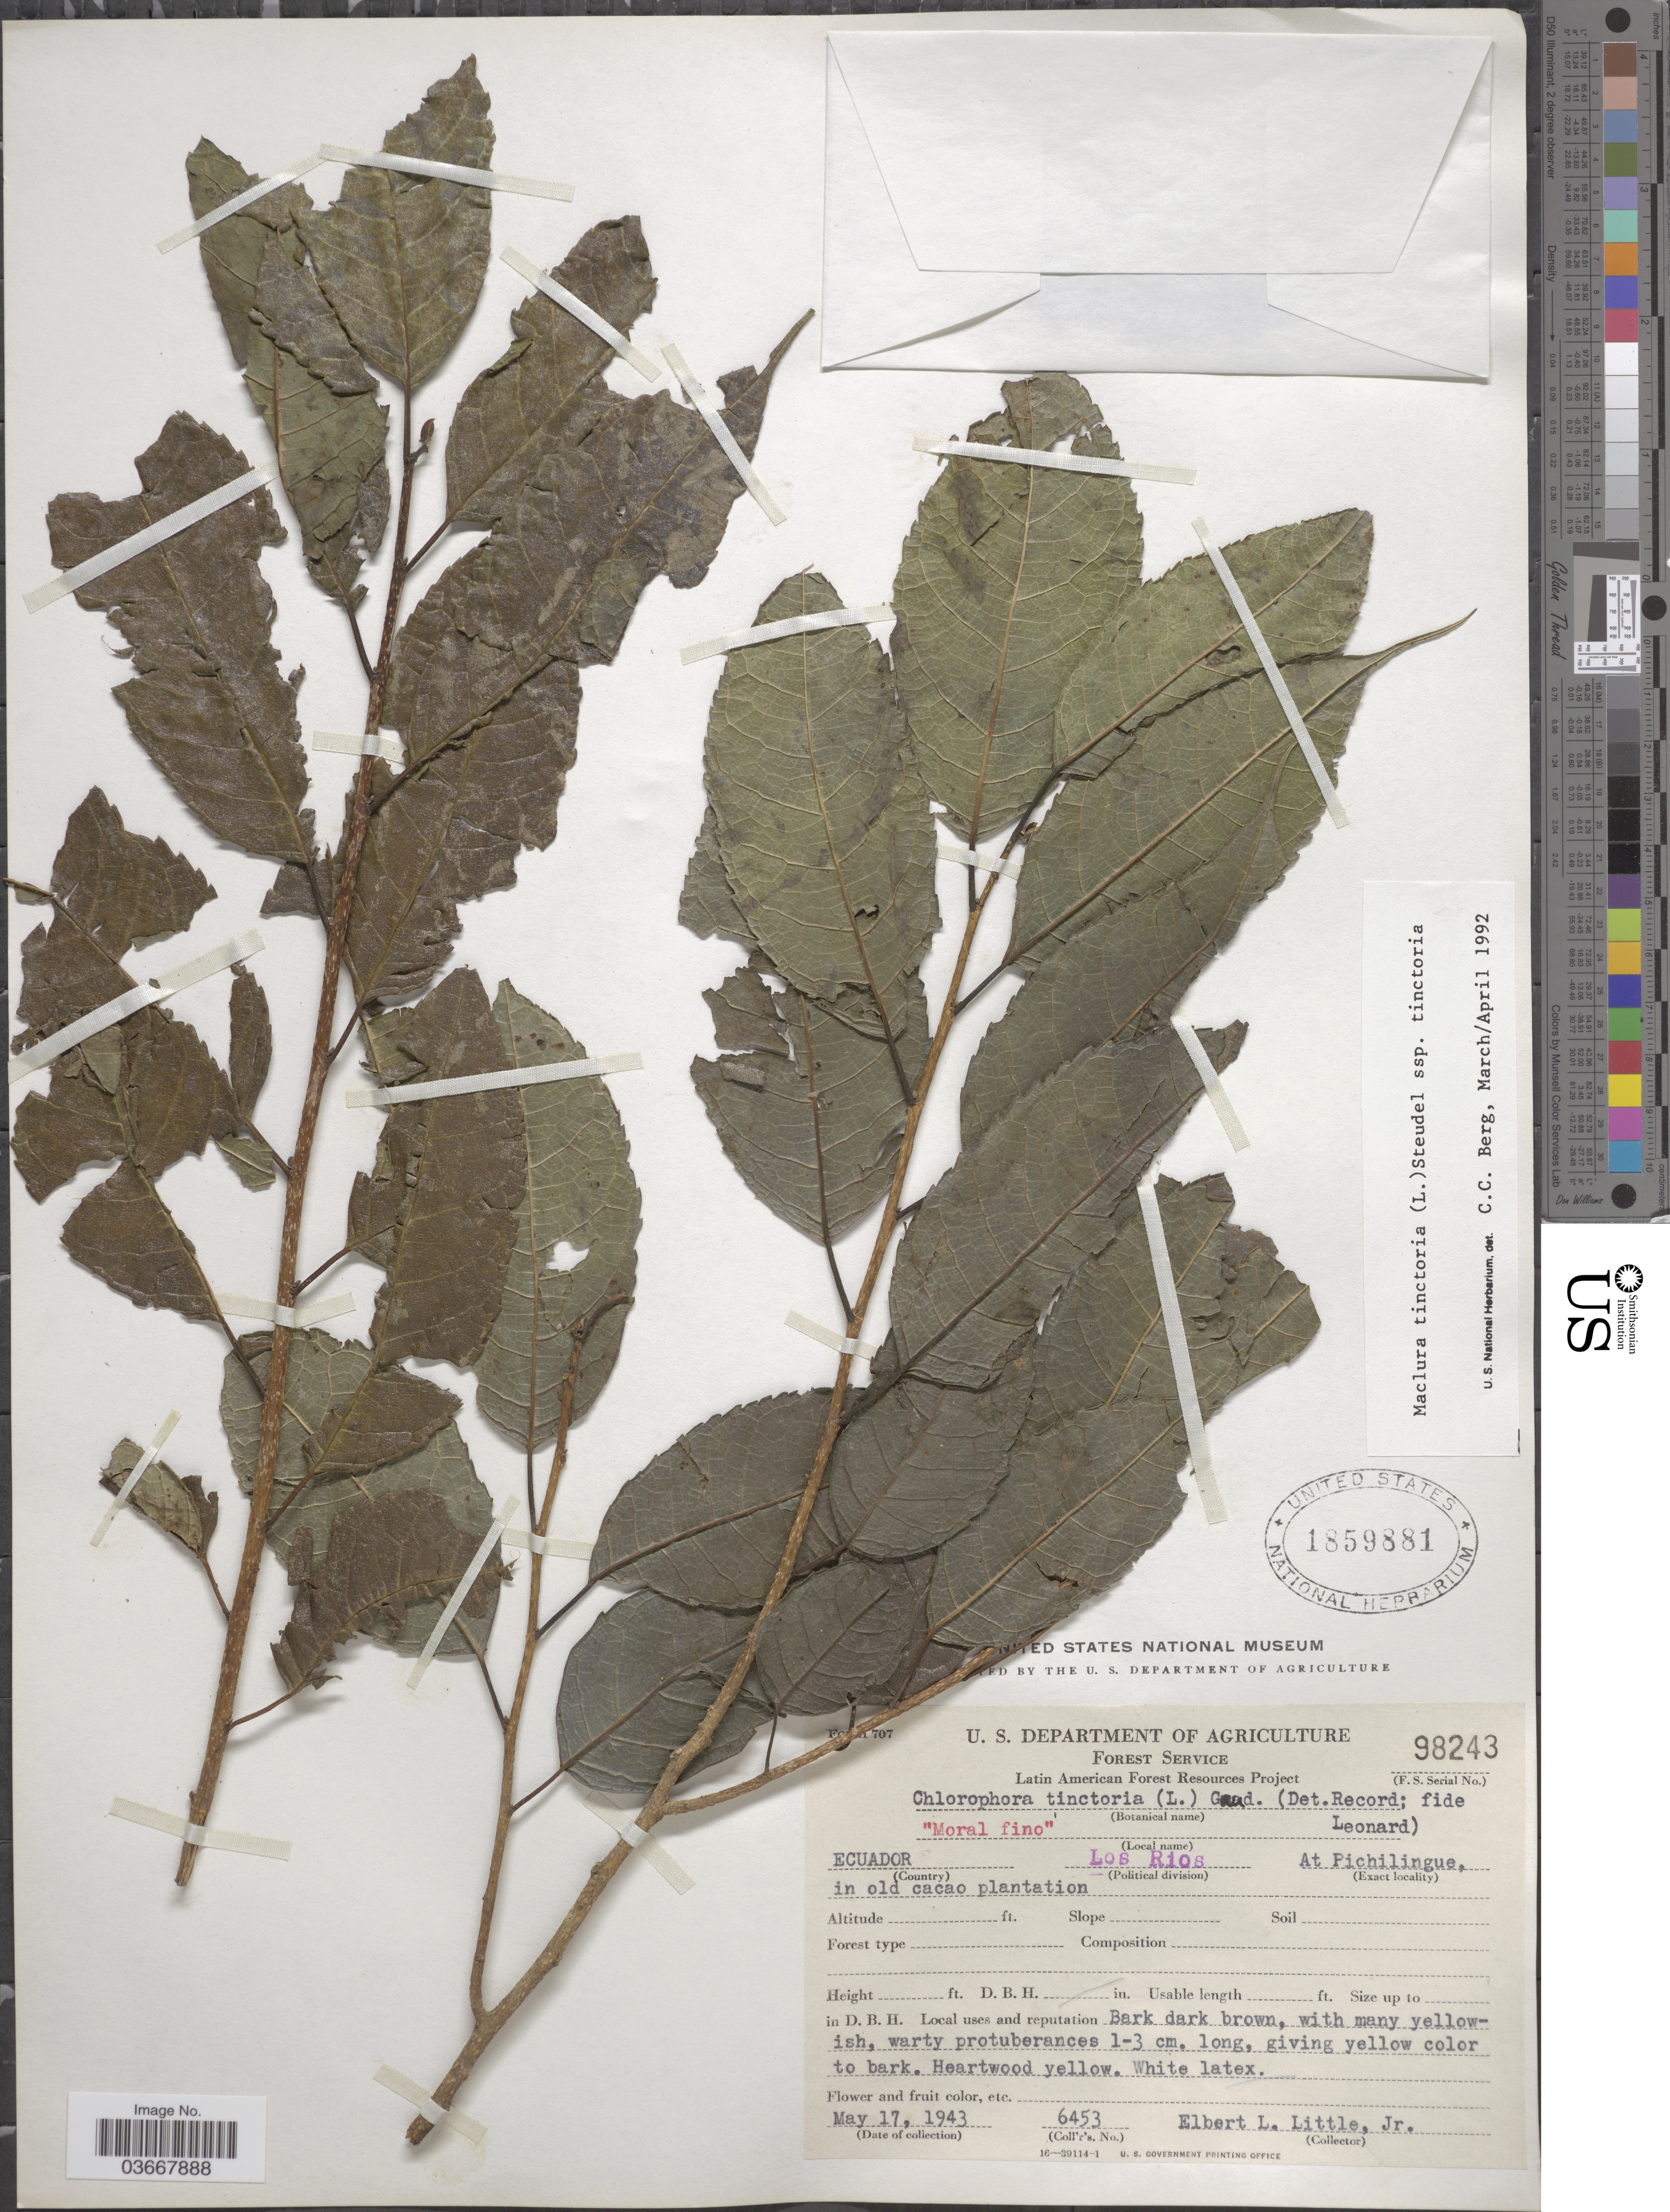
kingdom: Plantae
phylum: Tracheophyta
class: Magnoliopsida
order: Rosales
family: Moraceae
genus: Maclura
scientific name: Maclura tinctoria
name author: (L.) D. Don ex Steud.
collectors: E. L. Little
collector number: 6453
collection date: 1943-05-17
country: Ecuador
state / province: Los Ríos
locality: At Pichilingue, in old cacao plantation.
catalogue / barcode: US 1859881